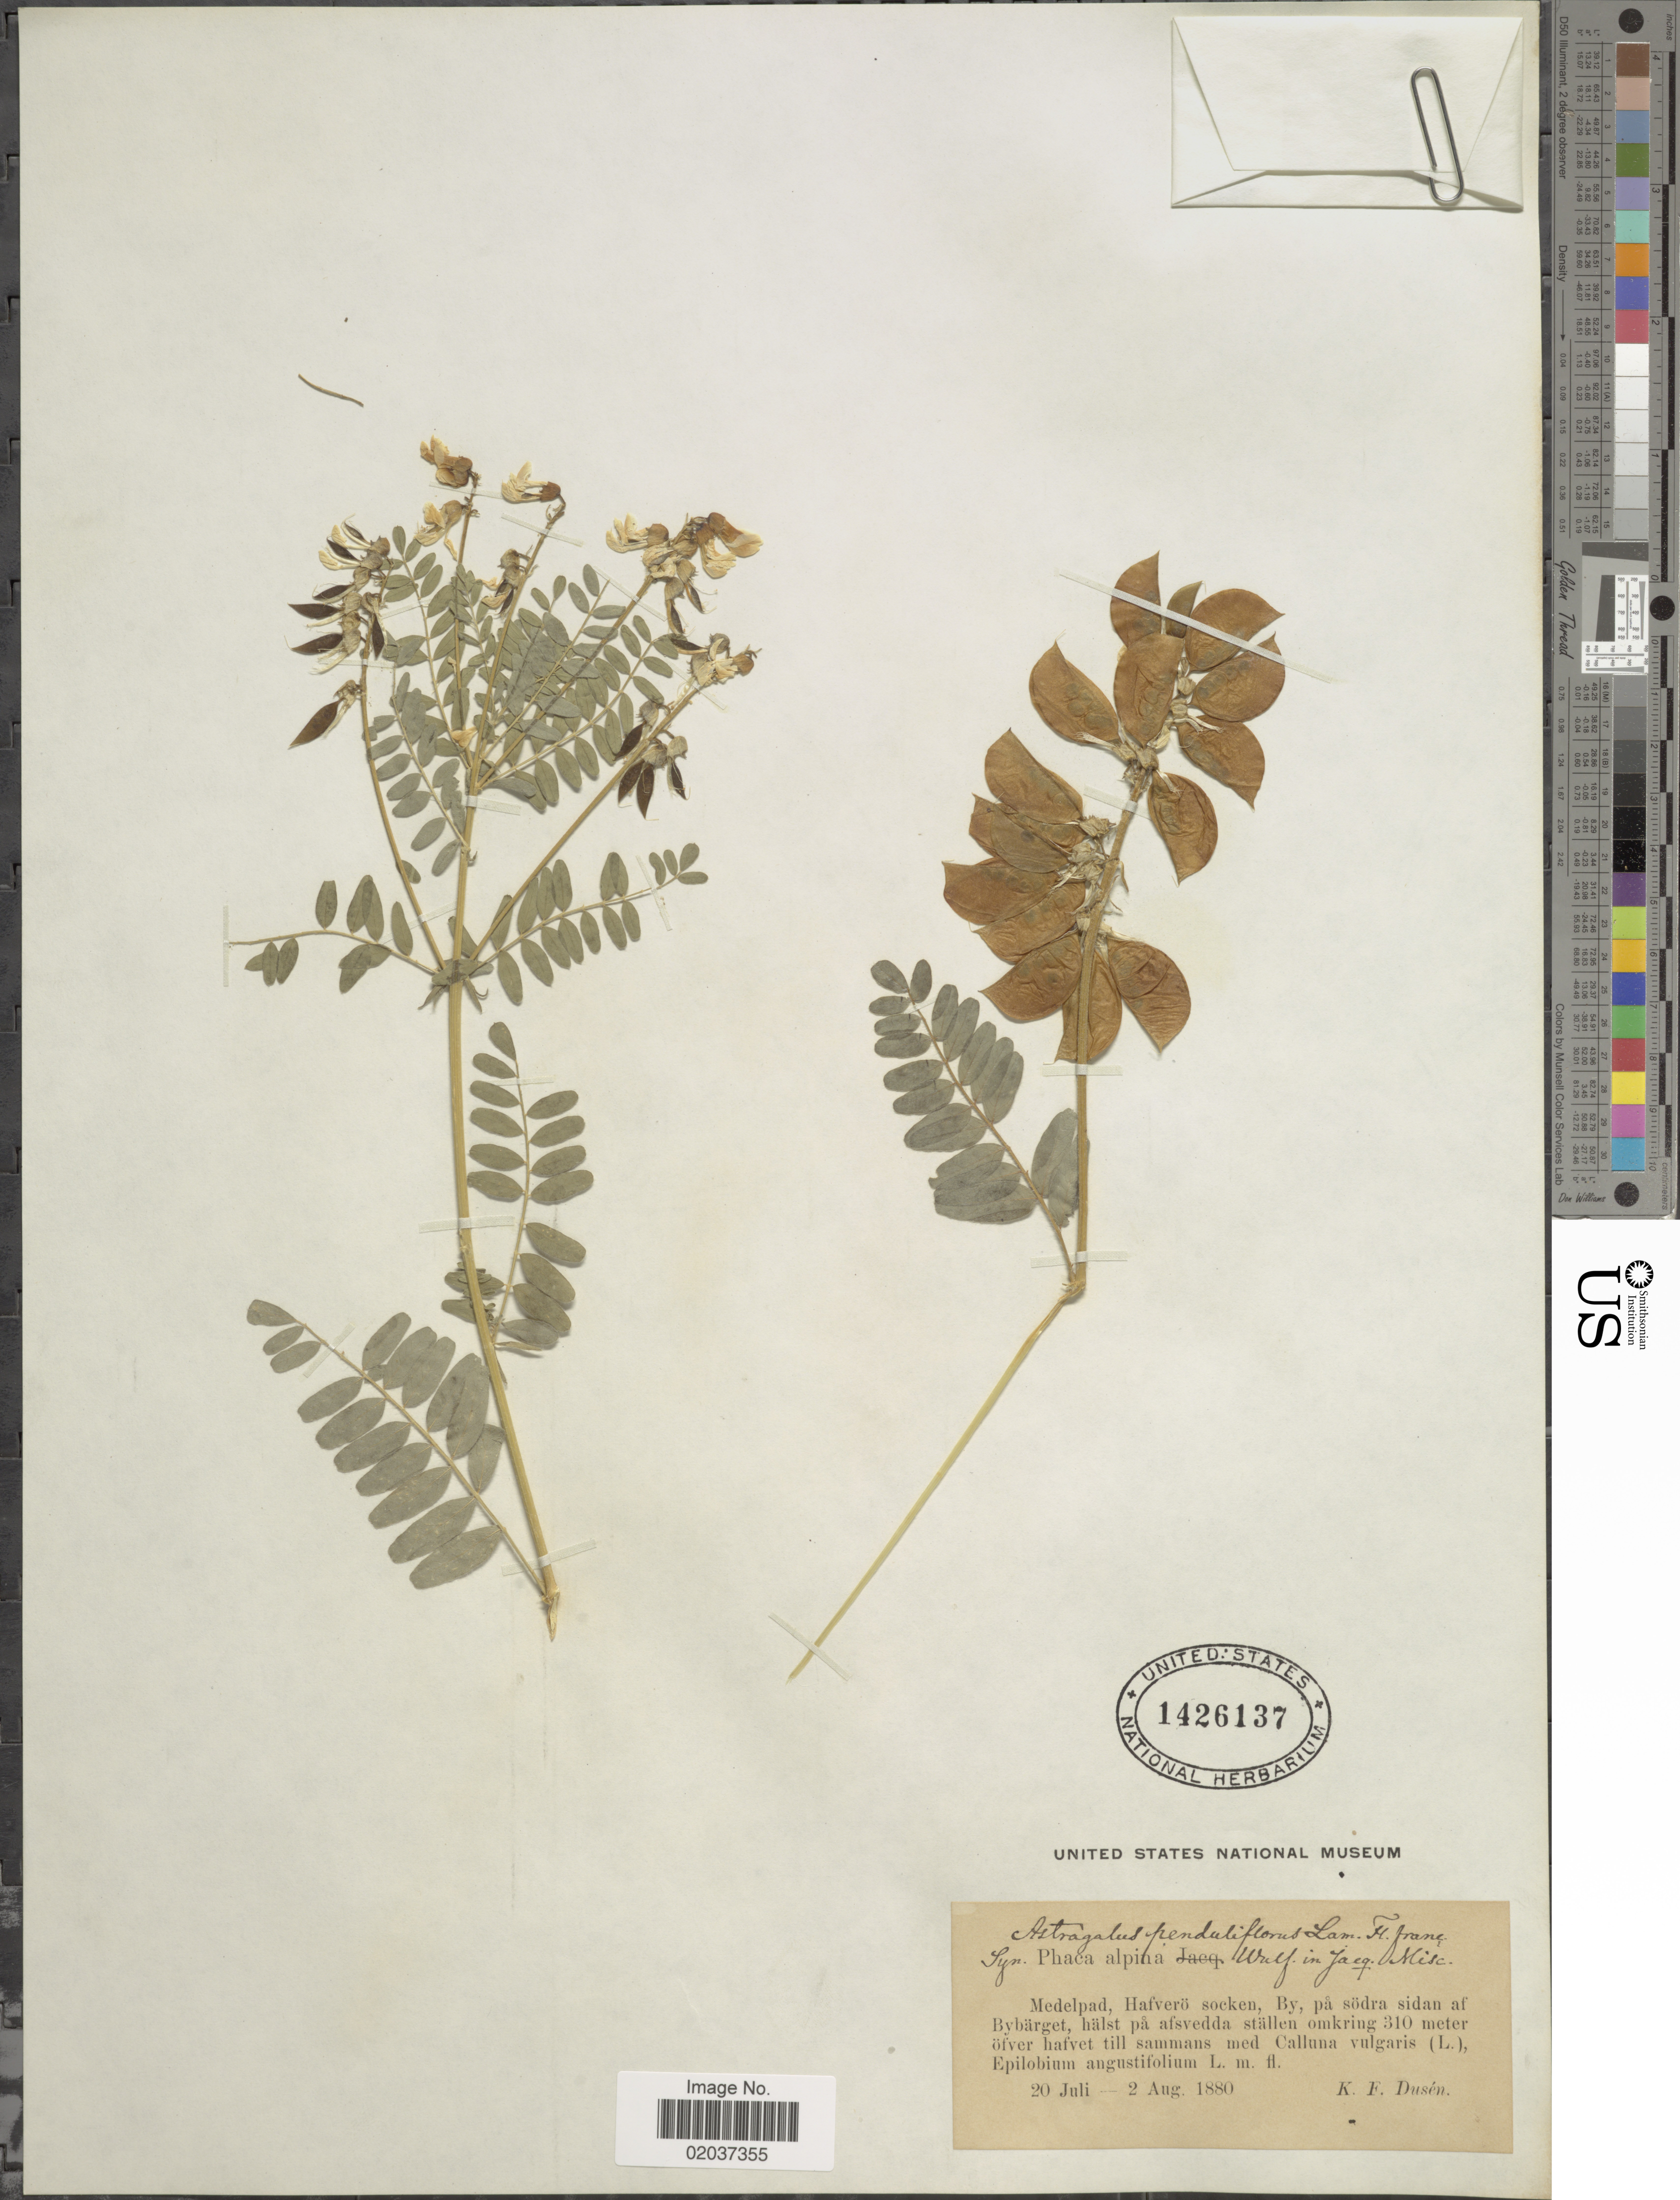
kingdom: Plantae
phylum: Tracheophyta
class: Magnoliopsida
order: Fabales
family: Fabaceae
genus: Astragalus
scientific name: Astragalus penduliflorus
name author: Lam.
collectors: K. Dusén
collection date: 1880-07-02/1880-08-02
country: Sweden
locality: Medelpas, Hafvero sockem, By, pa sodra sidan ad Bybarget, halst pa afsvedda stallen ommkring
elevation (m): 310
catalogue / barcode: US 31426137